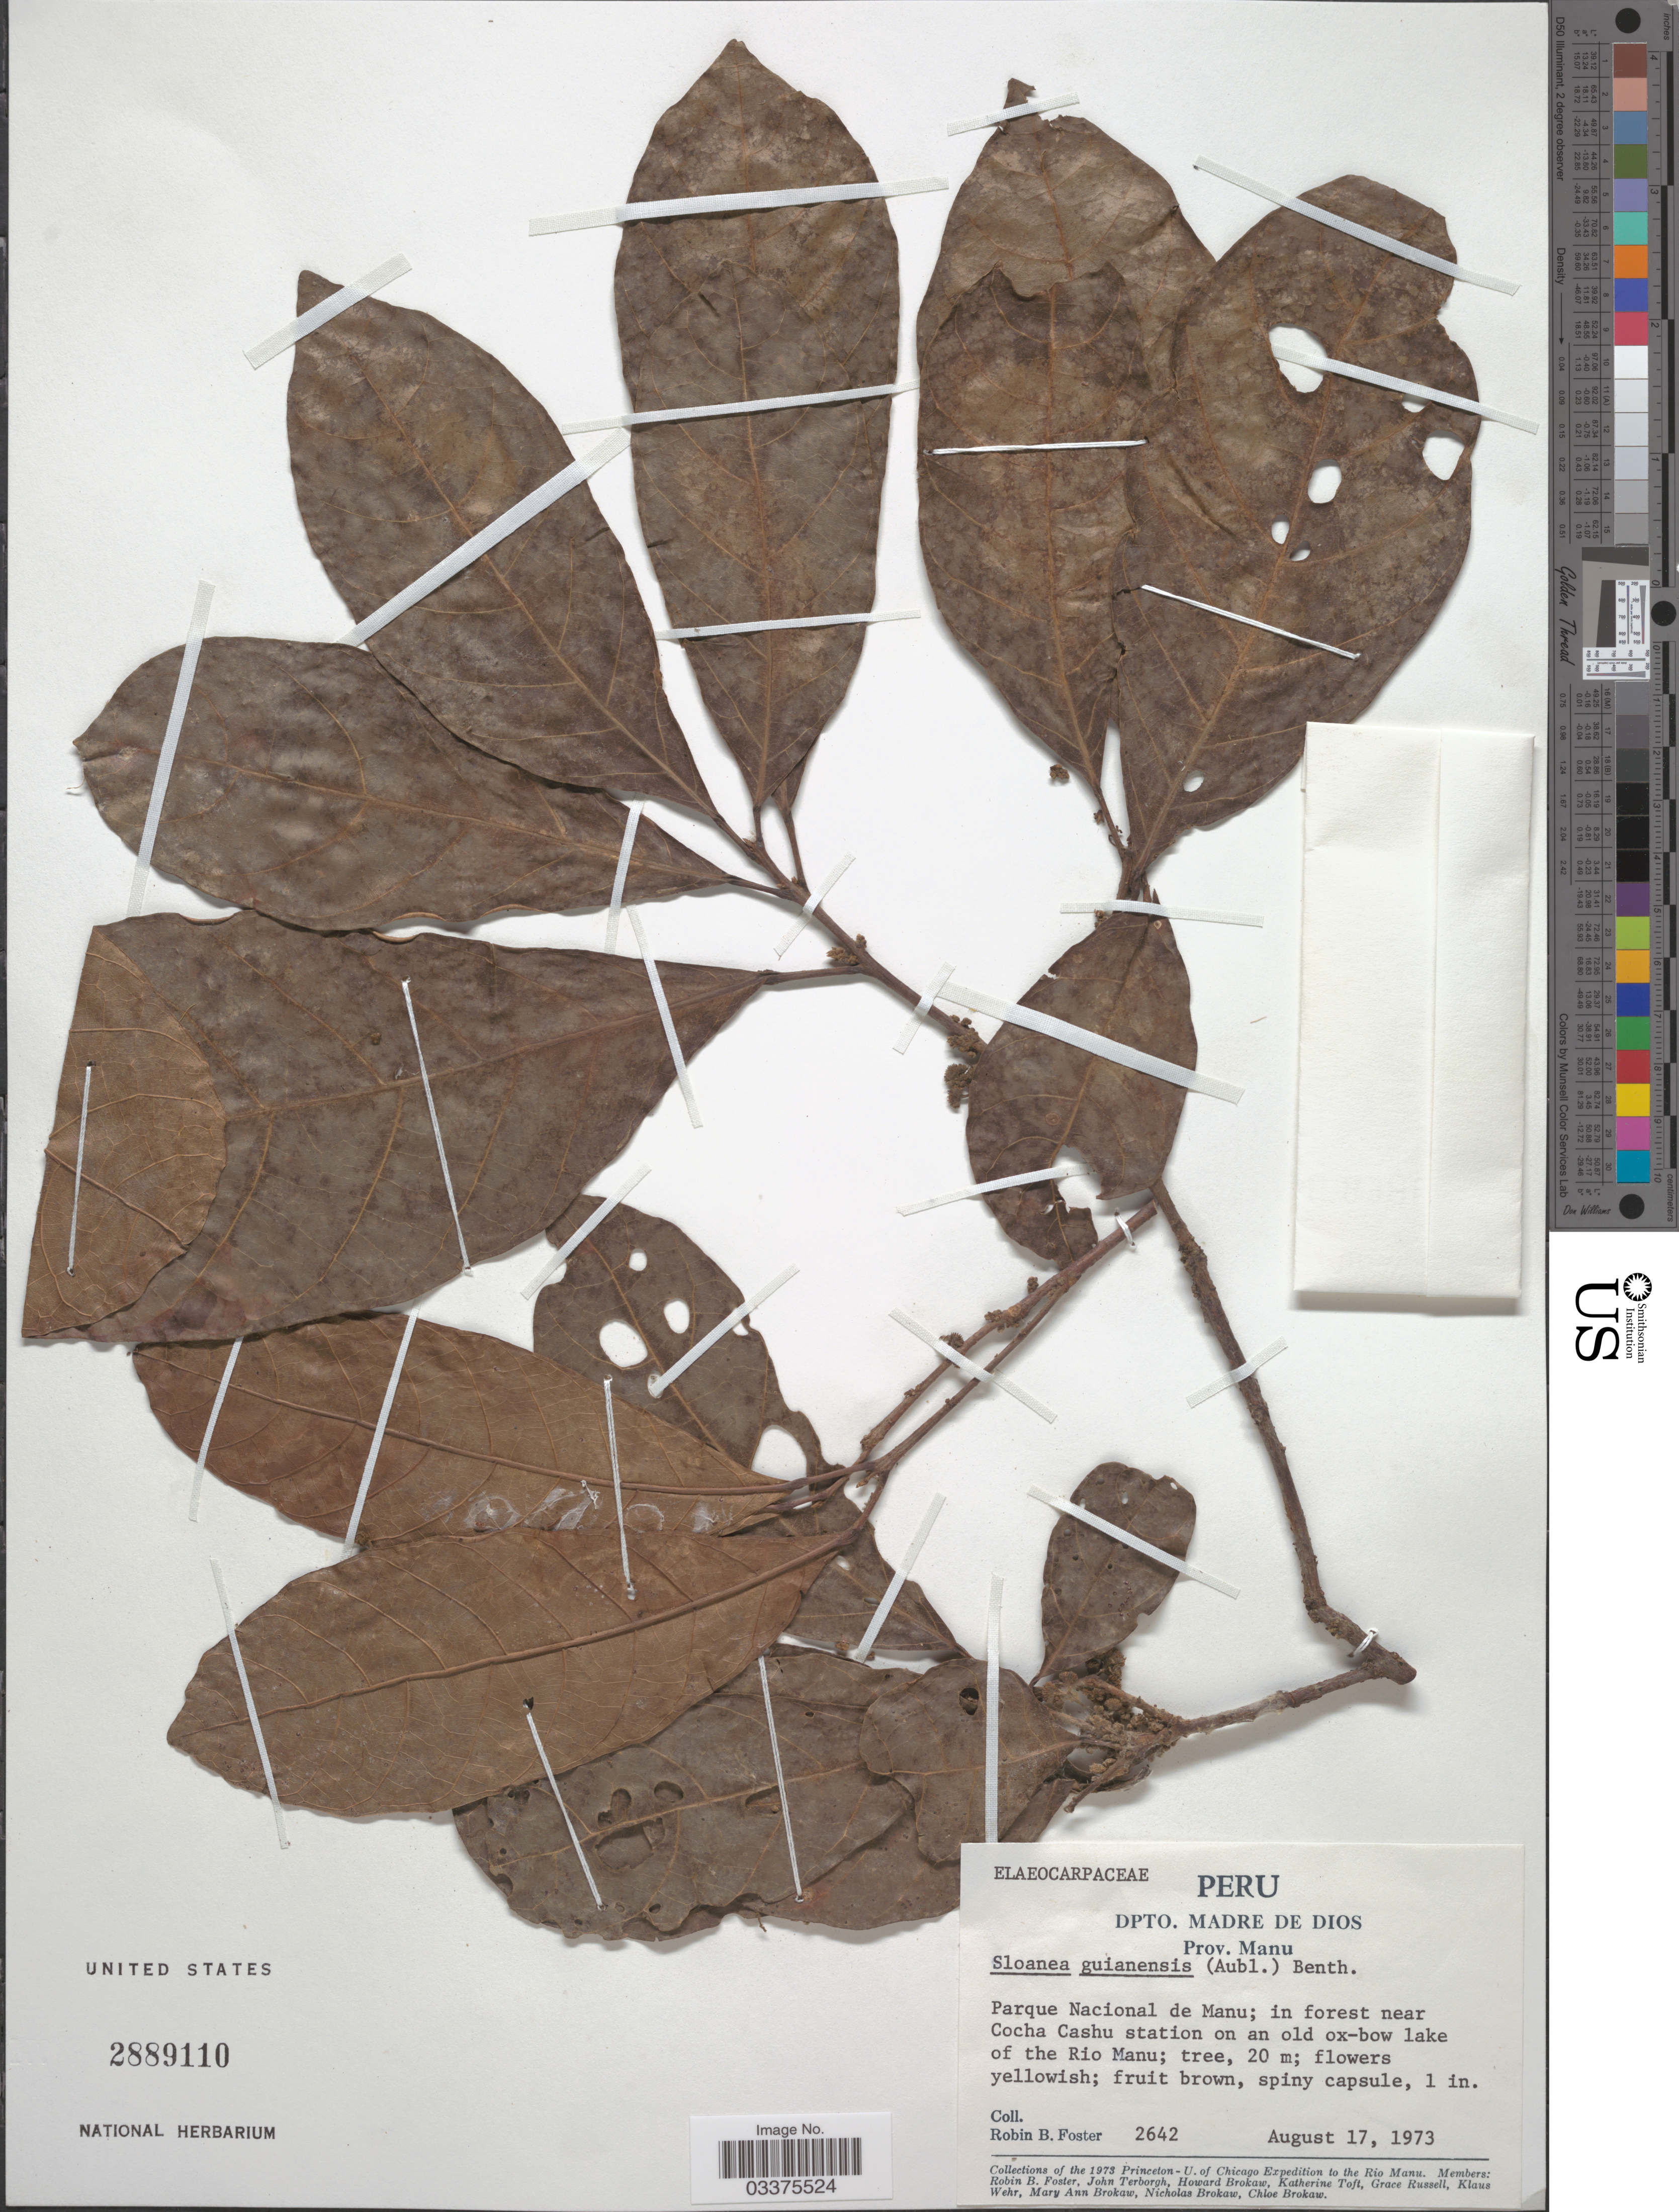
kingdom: Plantae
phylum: Tracheophyta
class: Magnoliopsida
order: Oxalidales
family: Elaeocarpaceae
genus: Sloanea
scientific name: Sloanea guianensis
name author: (Aubl.) Benth.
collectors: R. B. Foster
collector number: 2642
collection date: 1973-08-17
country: Peru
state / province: Madre de Dios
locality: Dpto. Madre de Dios, Prov. Manu, Parque Nacional de Manu; in forest near Cocha Cashu station on an old ox-bow lake of the Rio Manu.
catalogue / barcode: US 2889110